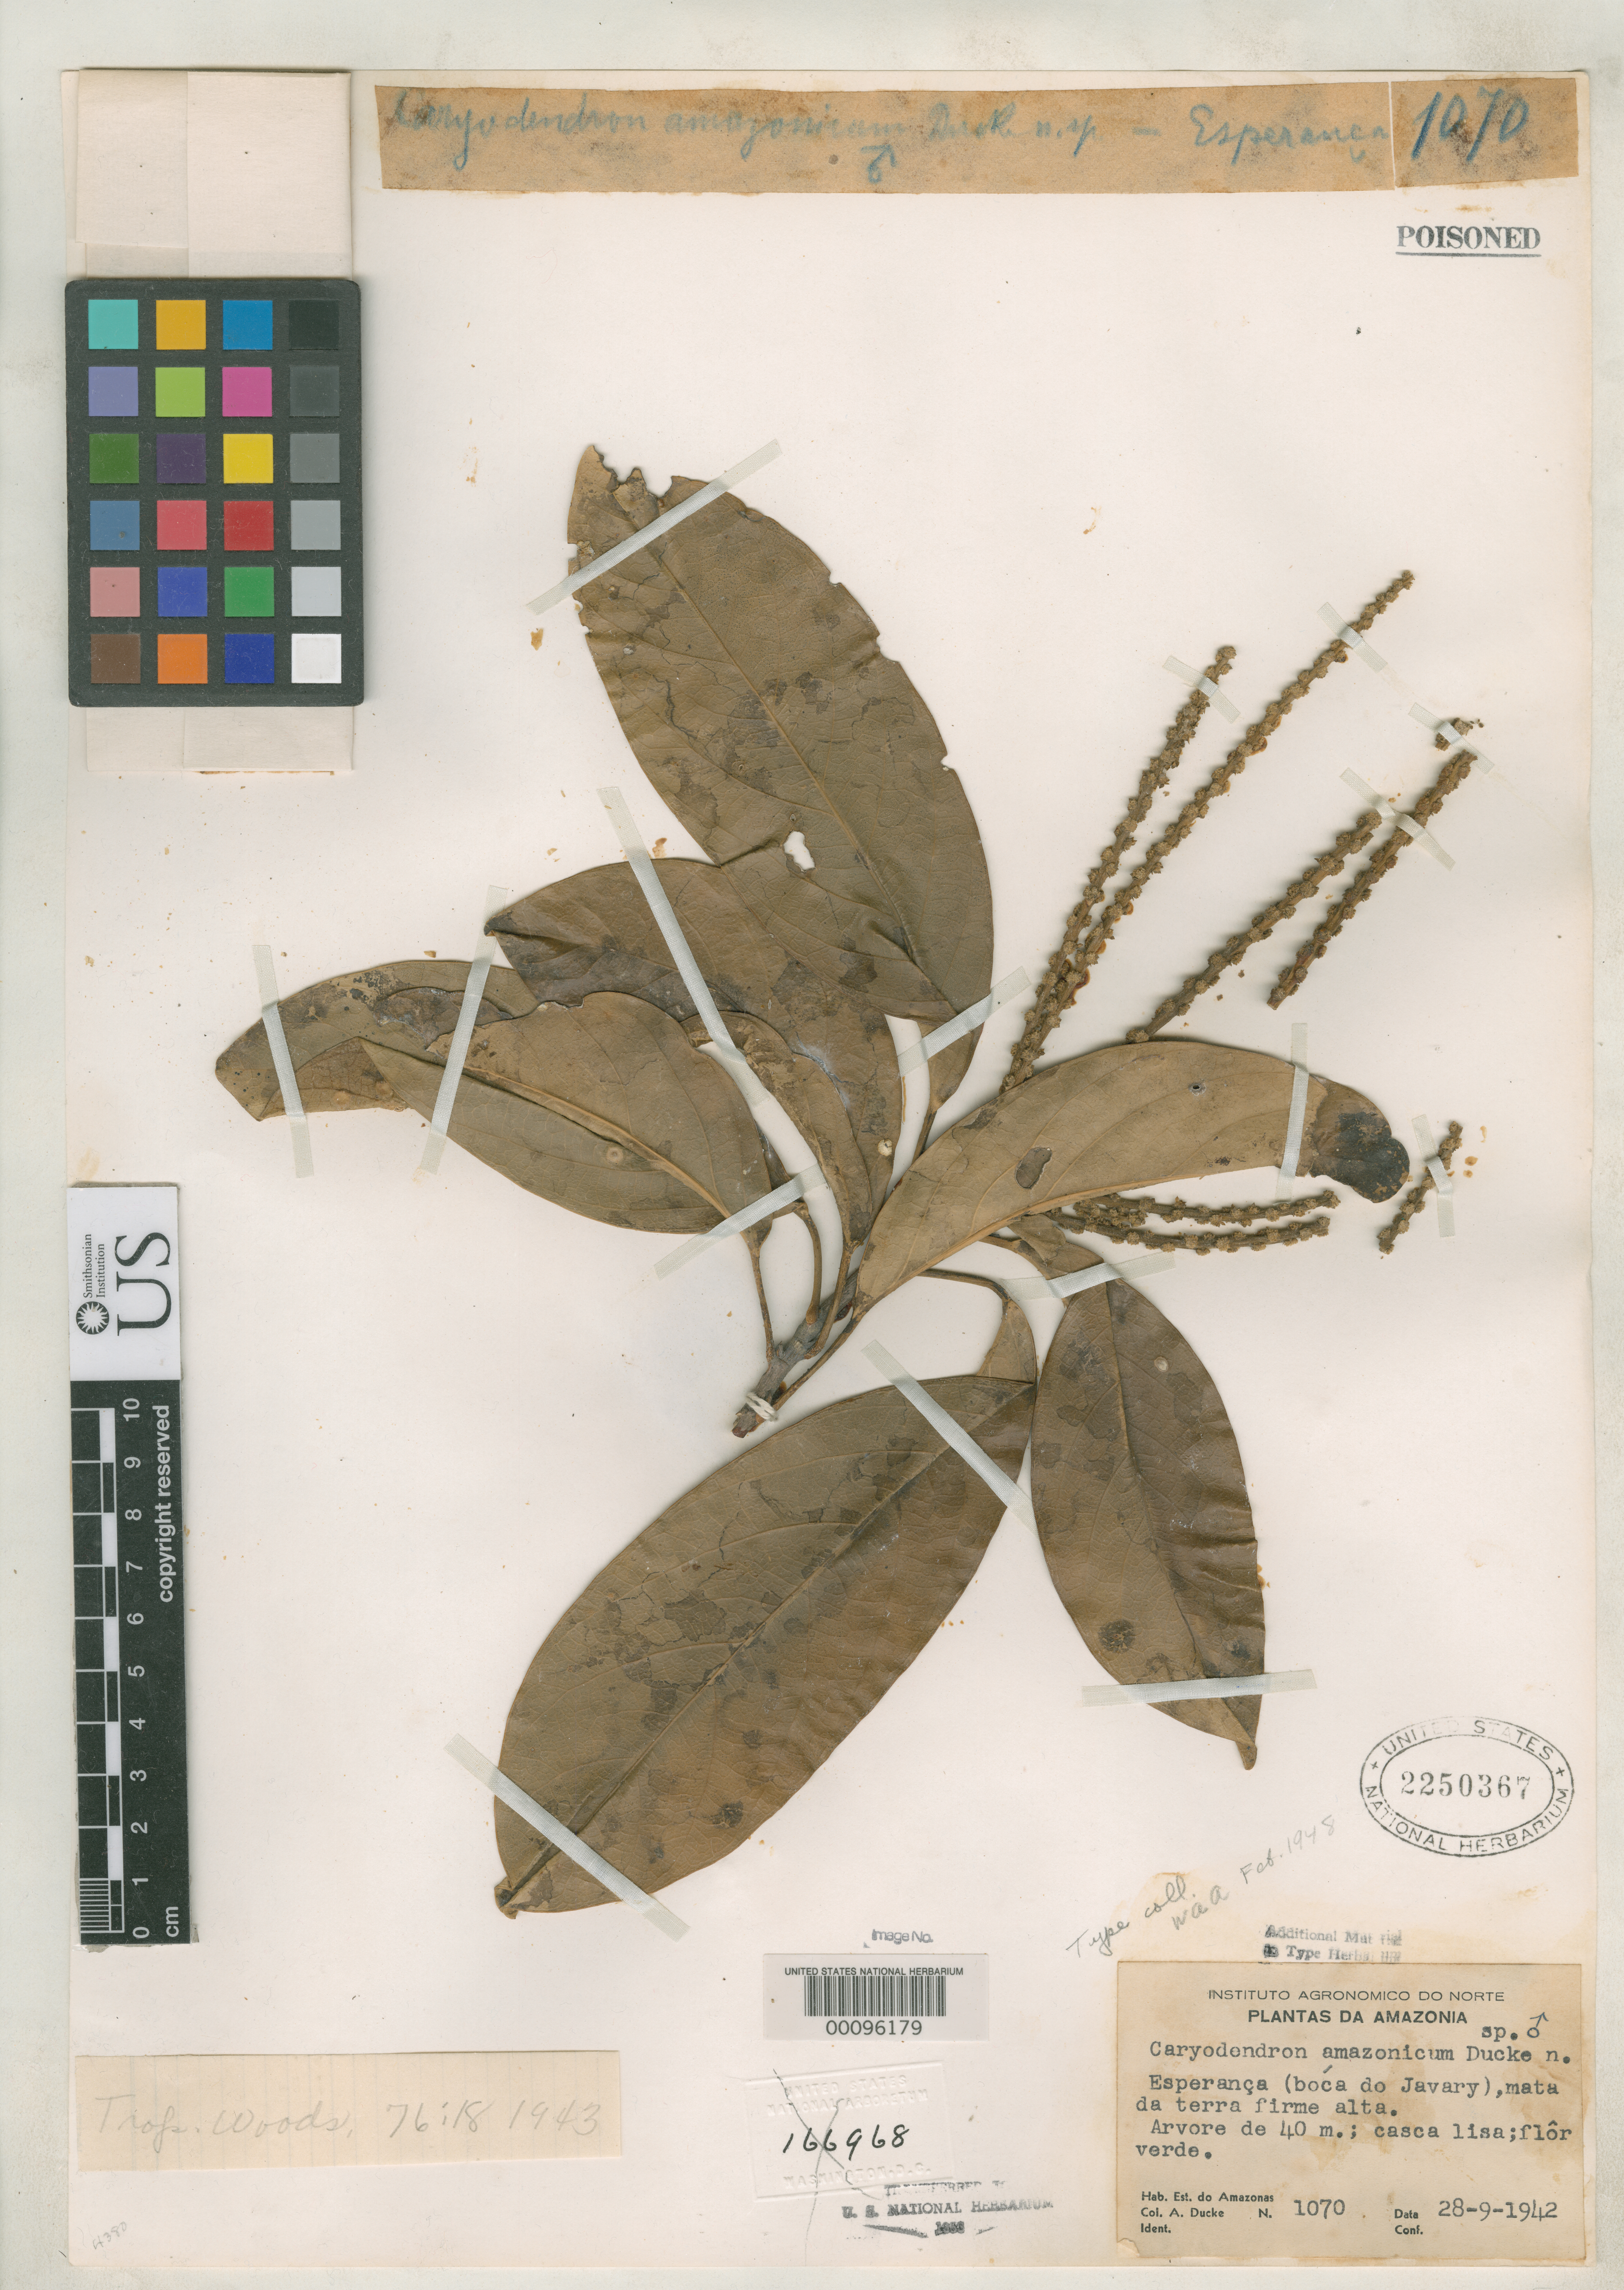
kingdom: Plantae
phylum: Tracheophyta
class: Magnoliopsida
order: Malpighiales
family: Euphorbiaceae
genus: Caryodendron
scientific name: Caryodendron amazonicum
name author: Ducke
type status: Isosyntype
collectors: A. Ducke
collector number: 1070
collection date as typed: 28 Sep 1942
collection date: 1942-09-28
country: Brazil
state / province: Amazonas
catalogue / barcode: US 2250367